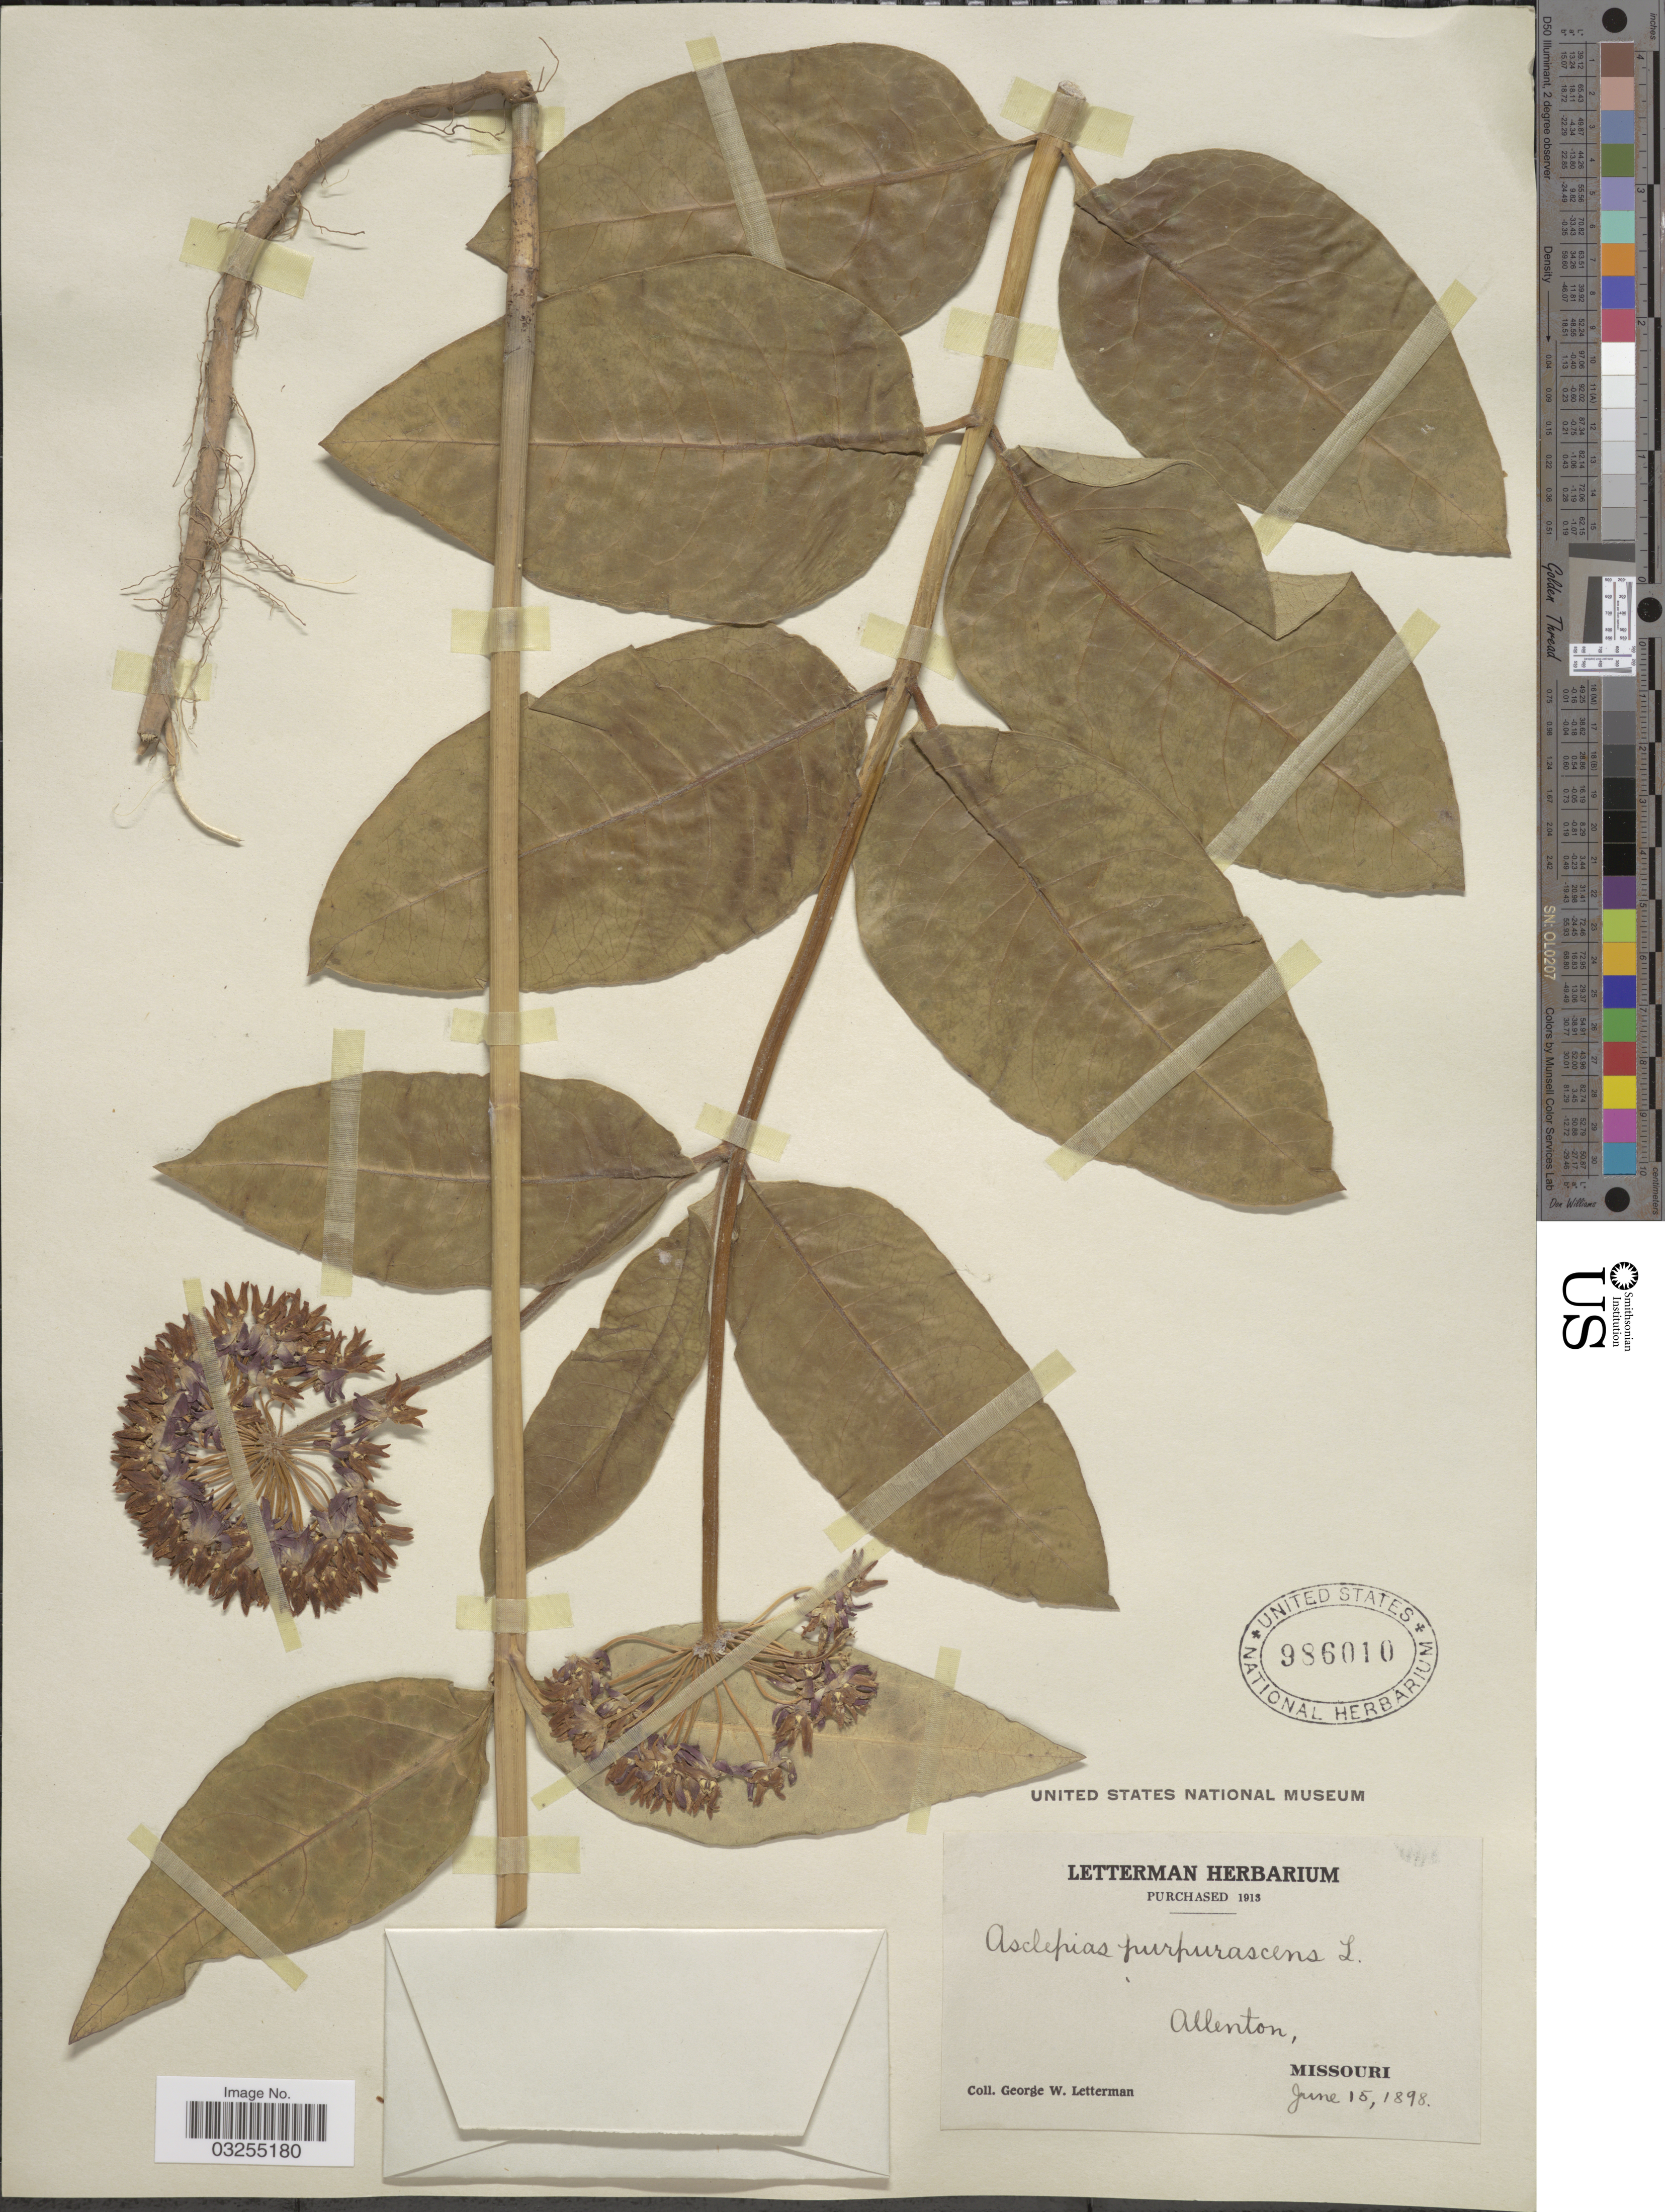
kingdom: Plantae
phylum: Tracheophyta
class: Magnoliopsida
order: Gentianales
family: Apocynaceae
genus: Asclepias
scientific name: Asclepias purpurascens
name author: L.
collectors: G. W. Letterman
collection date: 1898-06-15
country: United States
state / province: Missouri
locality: Allenton.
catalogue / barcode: US 986010